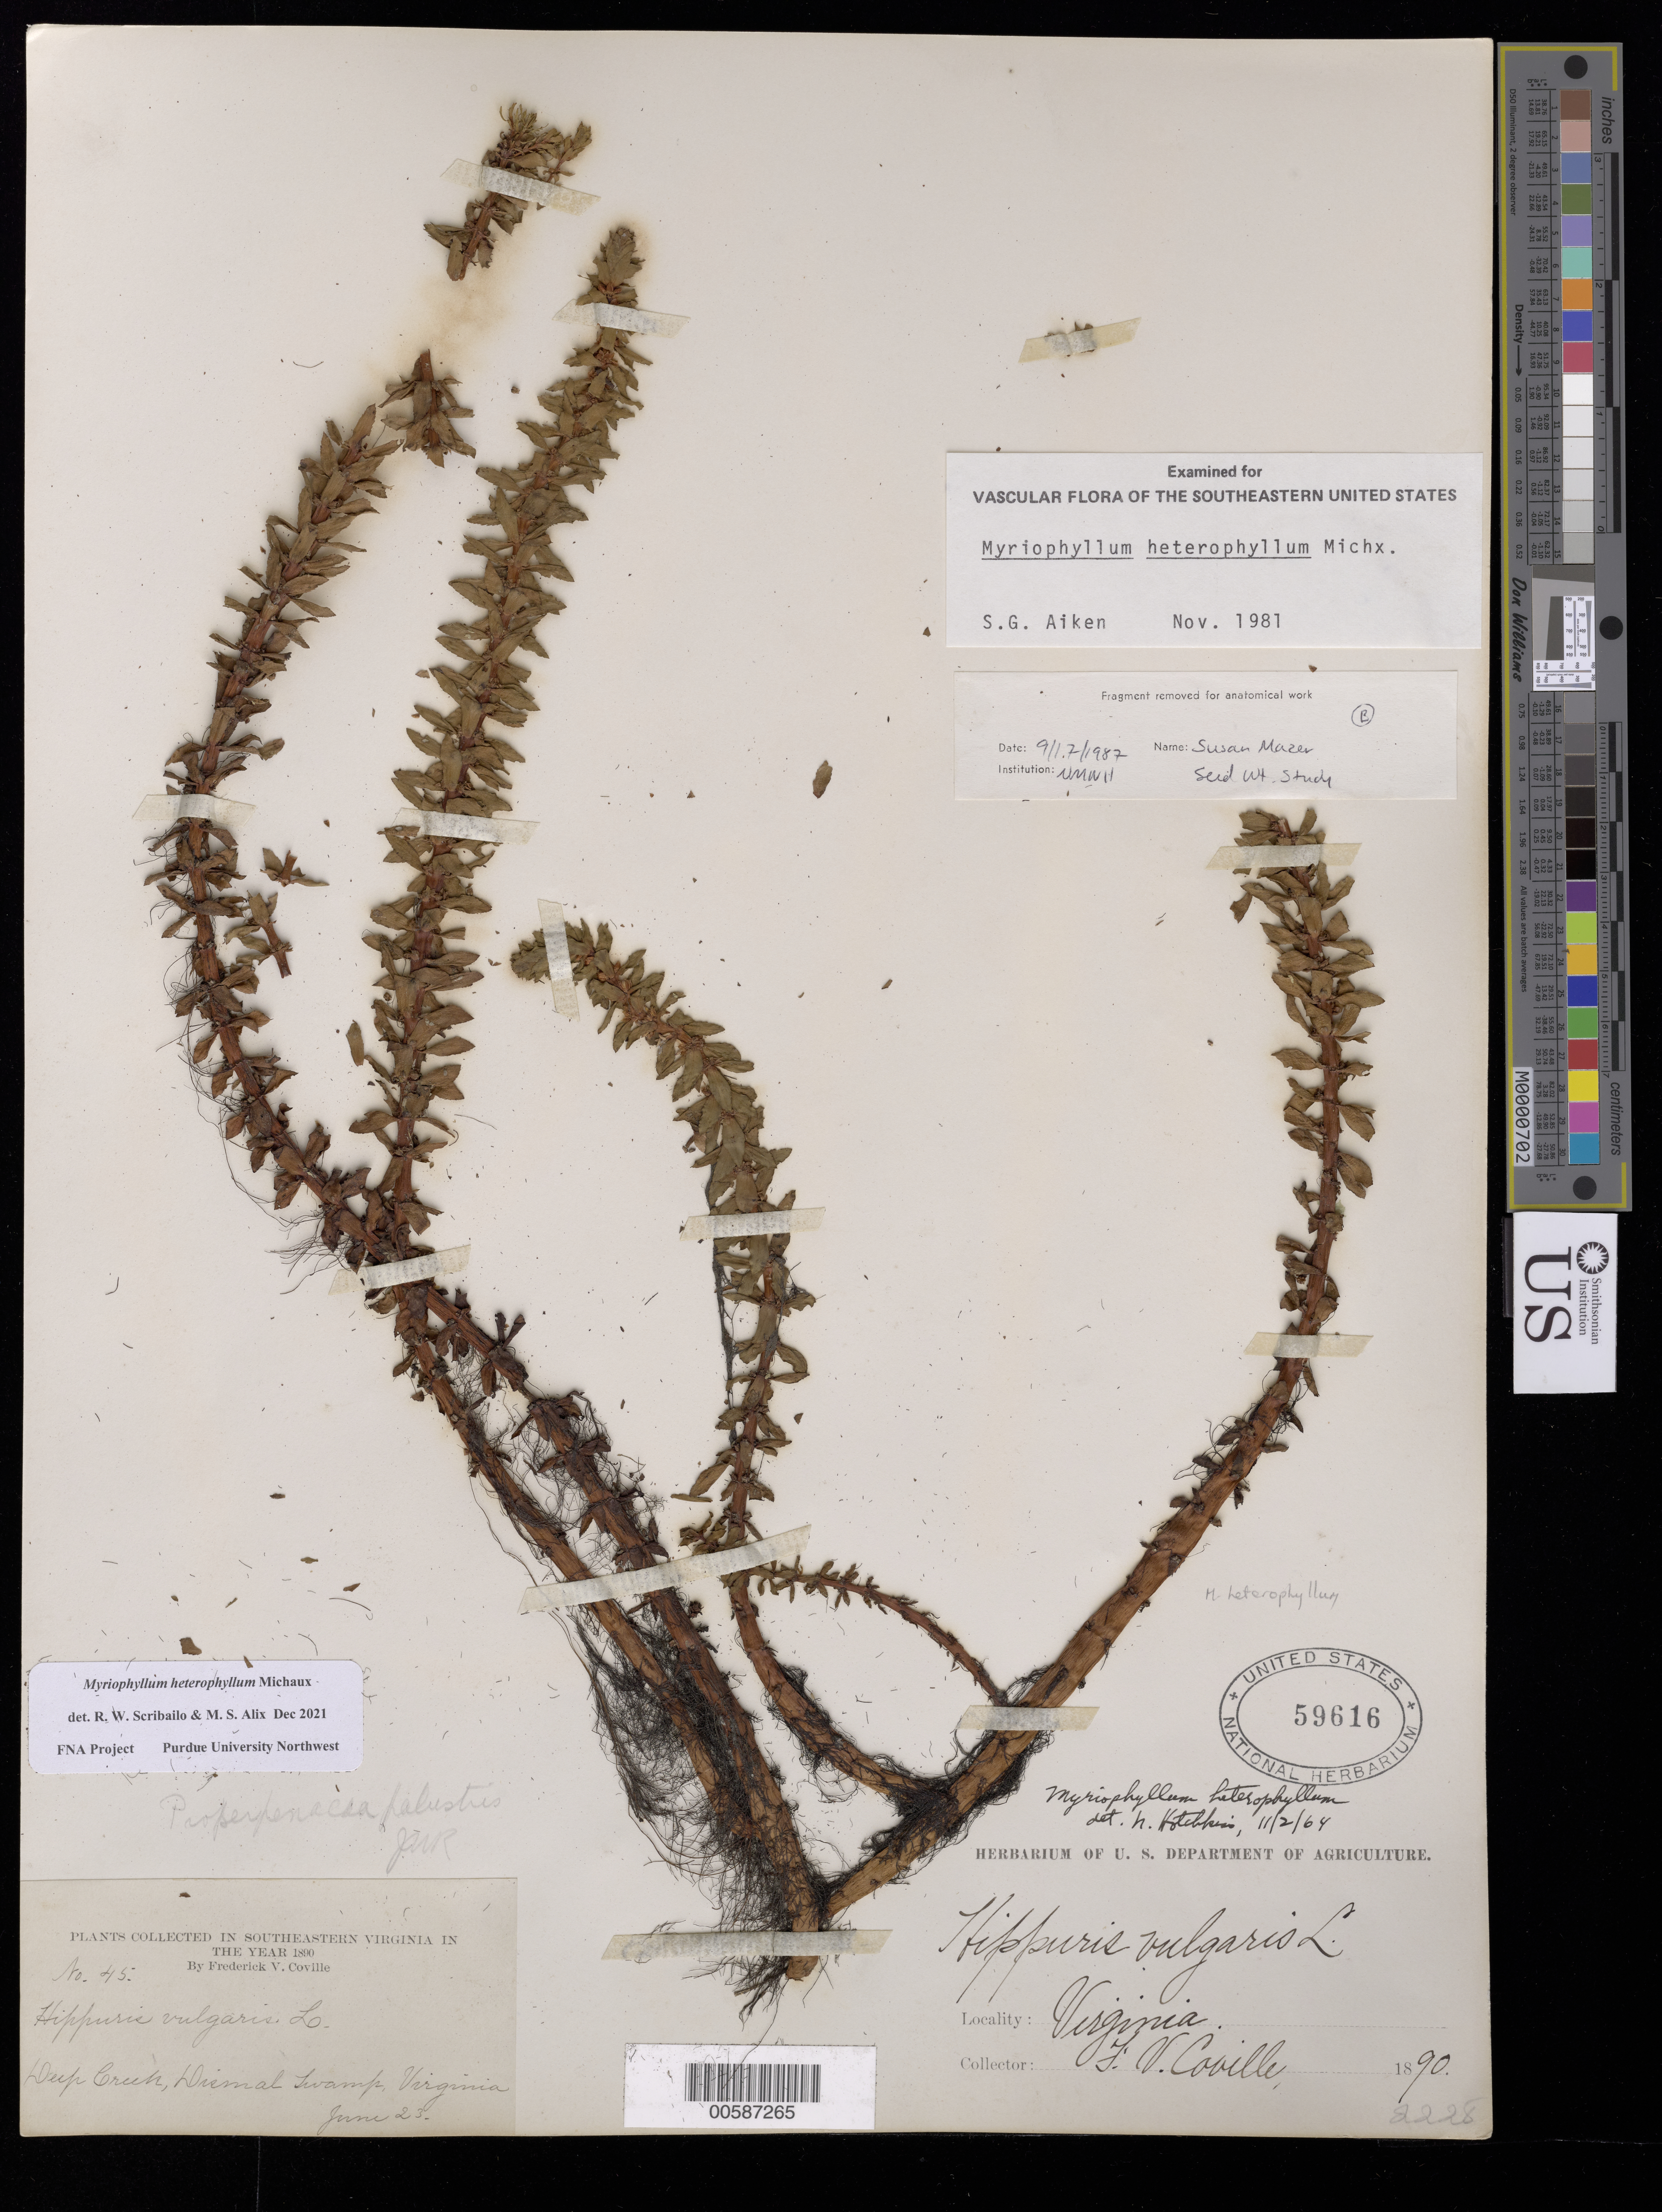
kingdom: Plantae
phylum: Tracheophyta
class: Magnoliopsida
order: Saxifragales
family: Haloragaceae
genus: Myriophyllum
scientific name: Myriophyllum heterophyllum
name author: Michx.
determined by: Scribailo, R. W.; Alix, M. S.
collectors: F. V. Coville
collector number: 45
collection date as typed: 23 Jun 1890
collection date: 1890-06-23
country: United States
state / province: Virginia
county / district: City of Norfolk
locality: Deep Creek, Dismal Swamp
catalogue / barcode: US 59616